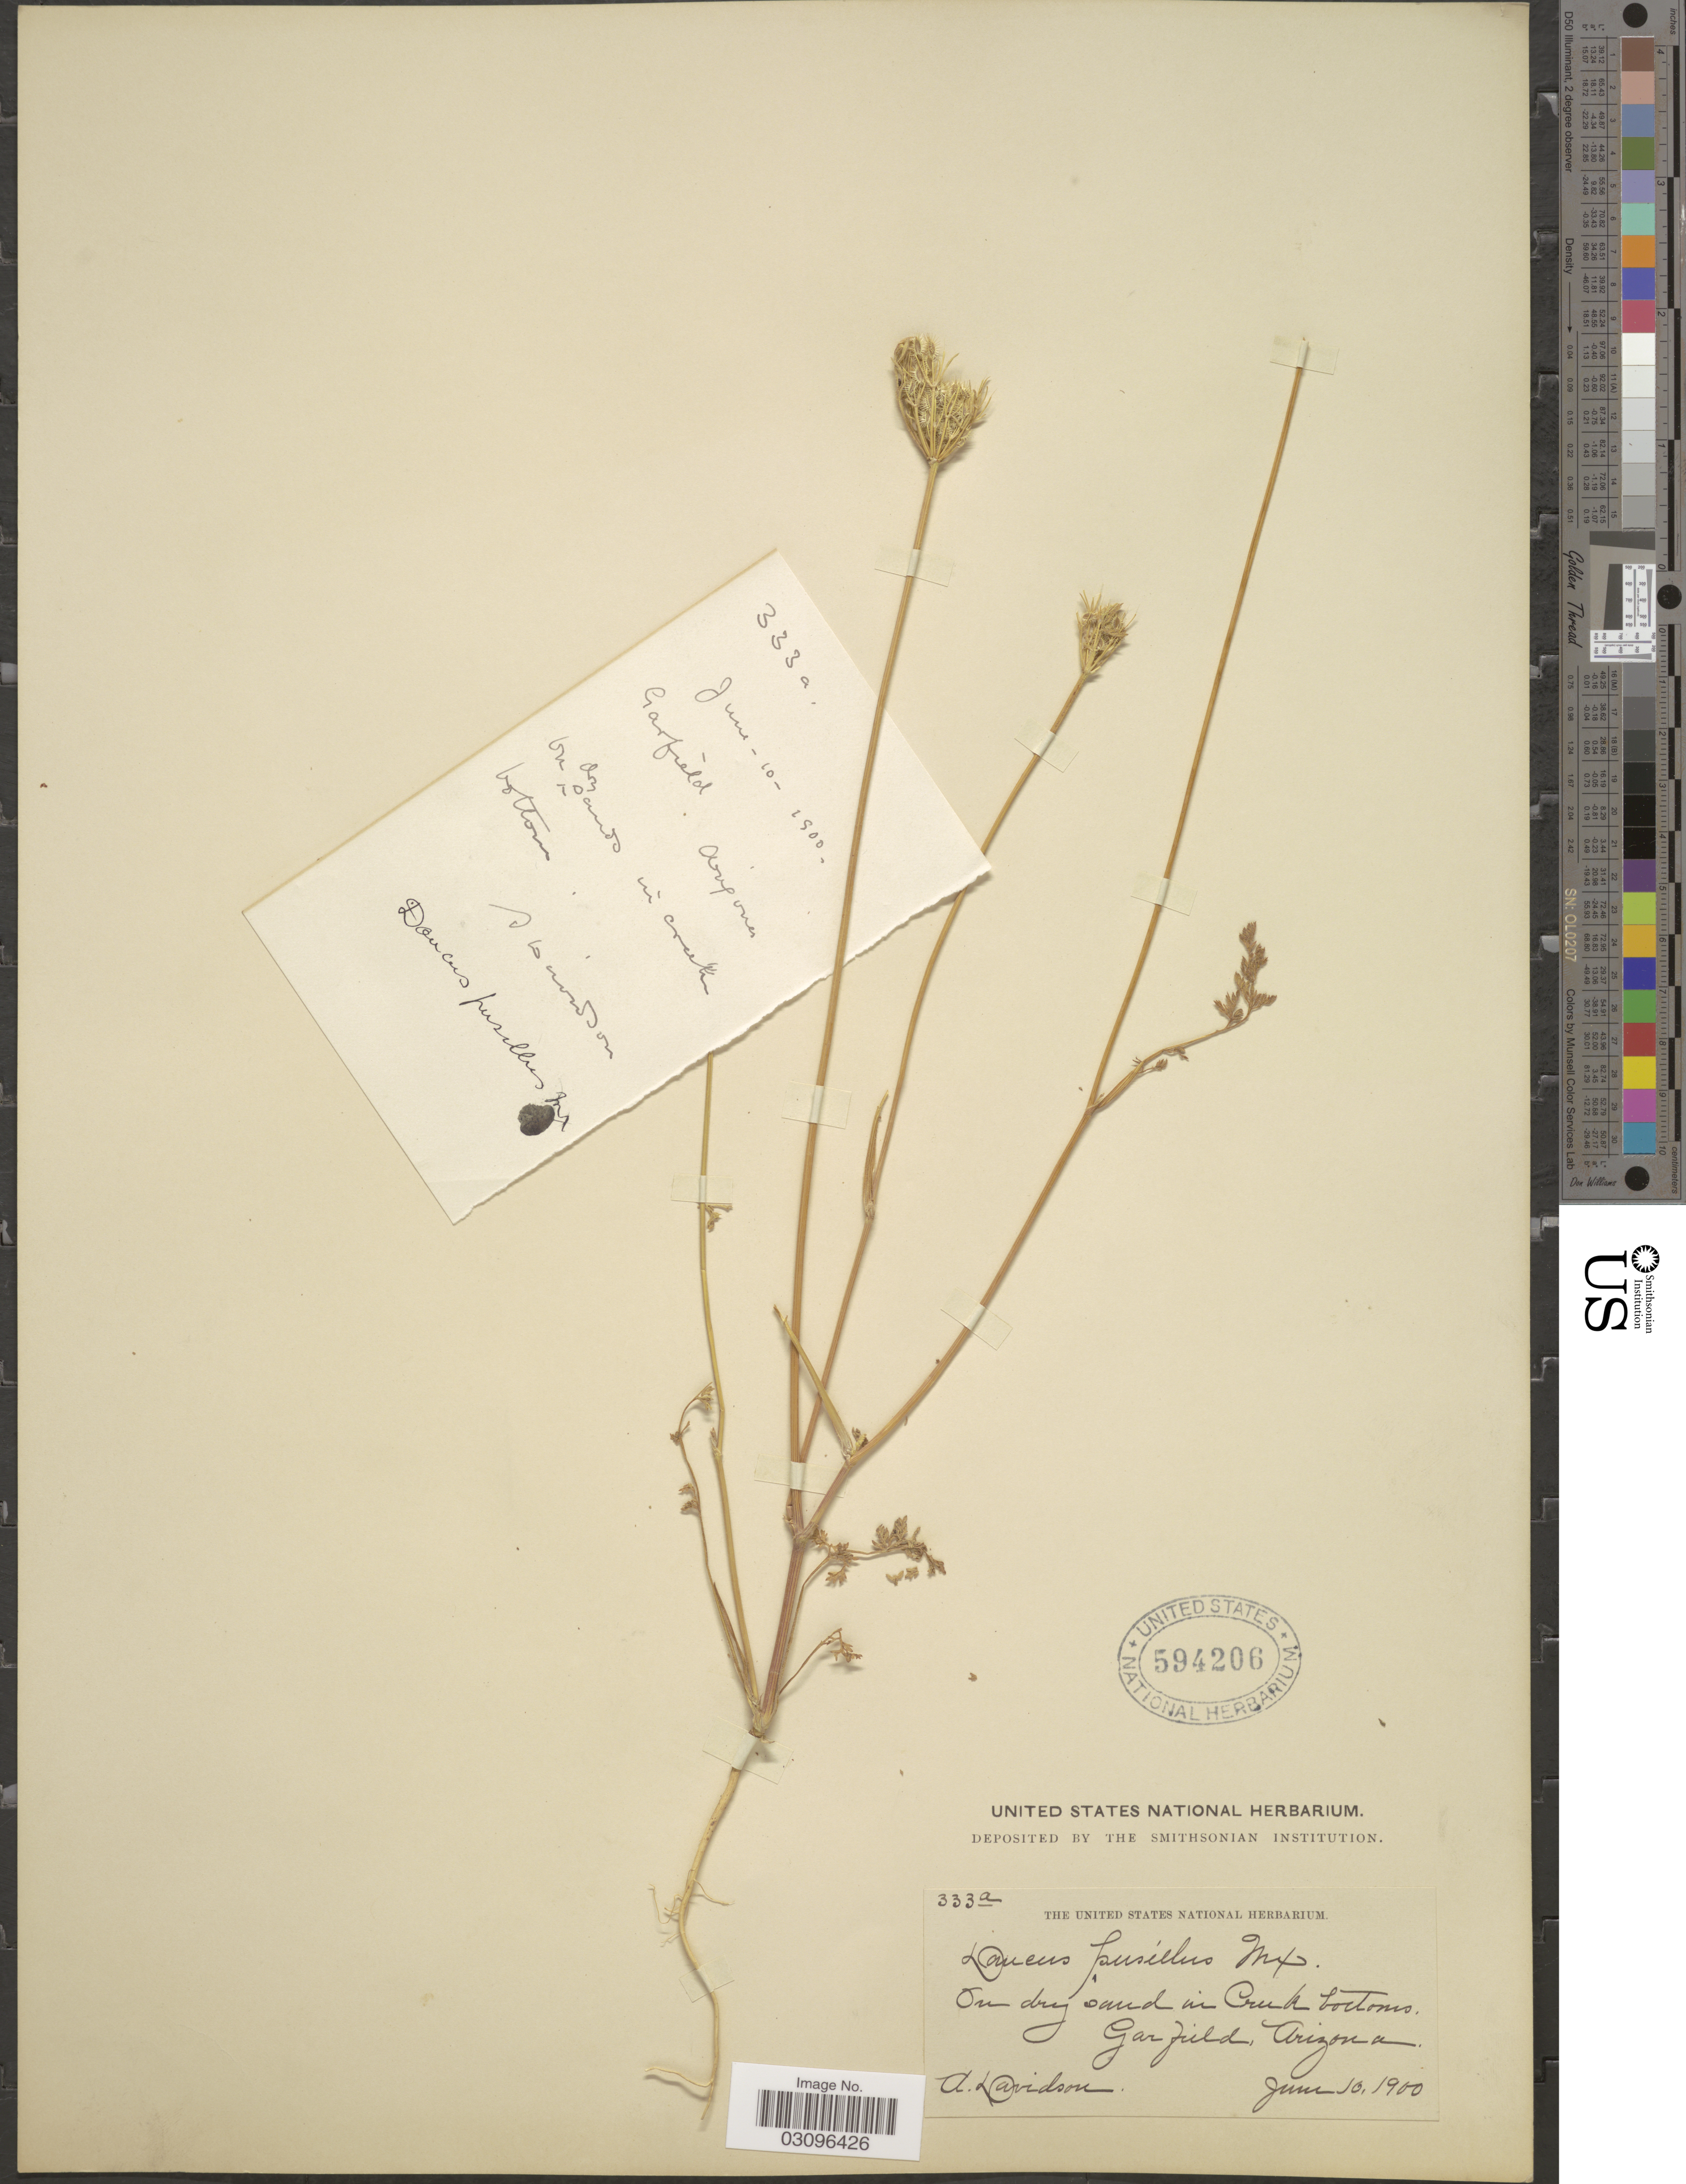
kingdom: Plantae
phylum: Tracheophyta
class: Magnoliopsida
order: Apiales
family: Apiaceae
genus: Daucus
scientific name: Daucus pusillus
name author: Michx.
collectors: A. Davidson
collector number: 333a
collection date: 1900-06-10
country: United States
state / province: Arizona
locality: On dry sand in Creek bottoms. Garfield.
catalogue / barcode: US 594206